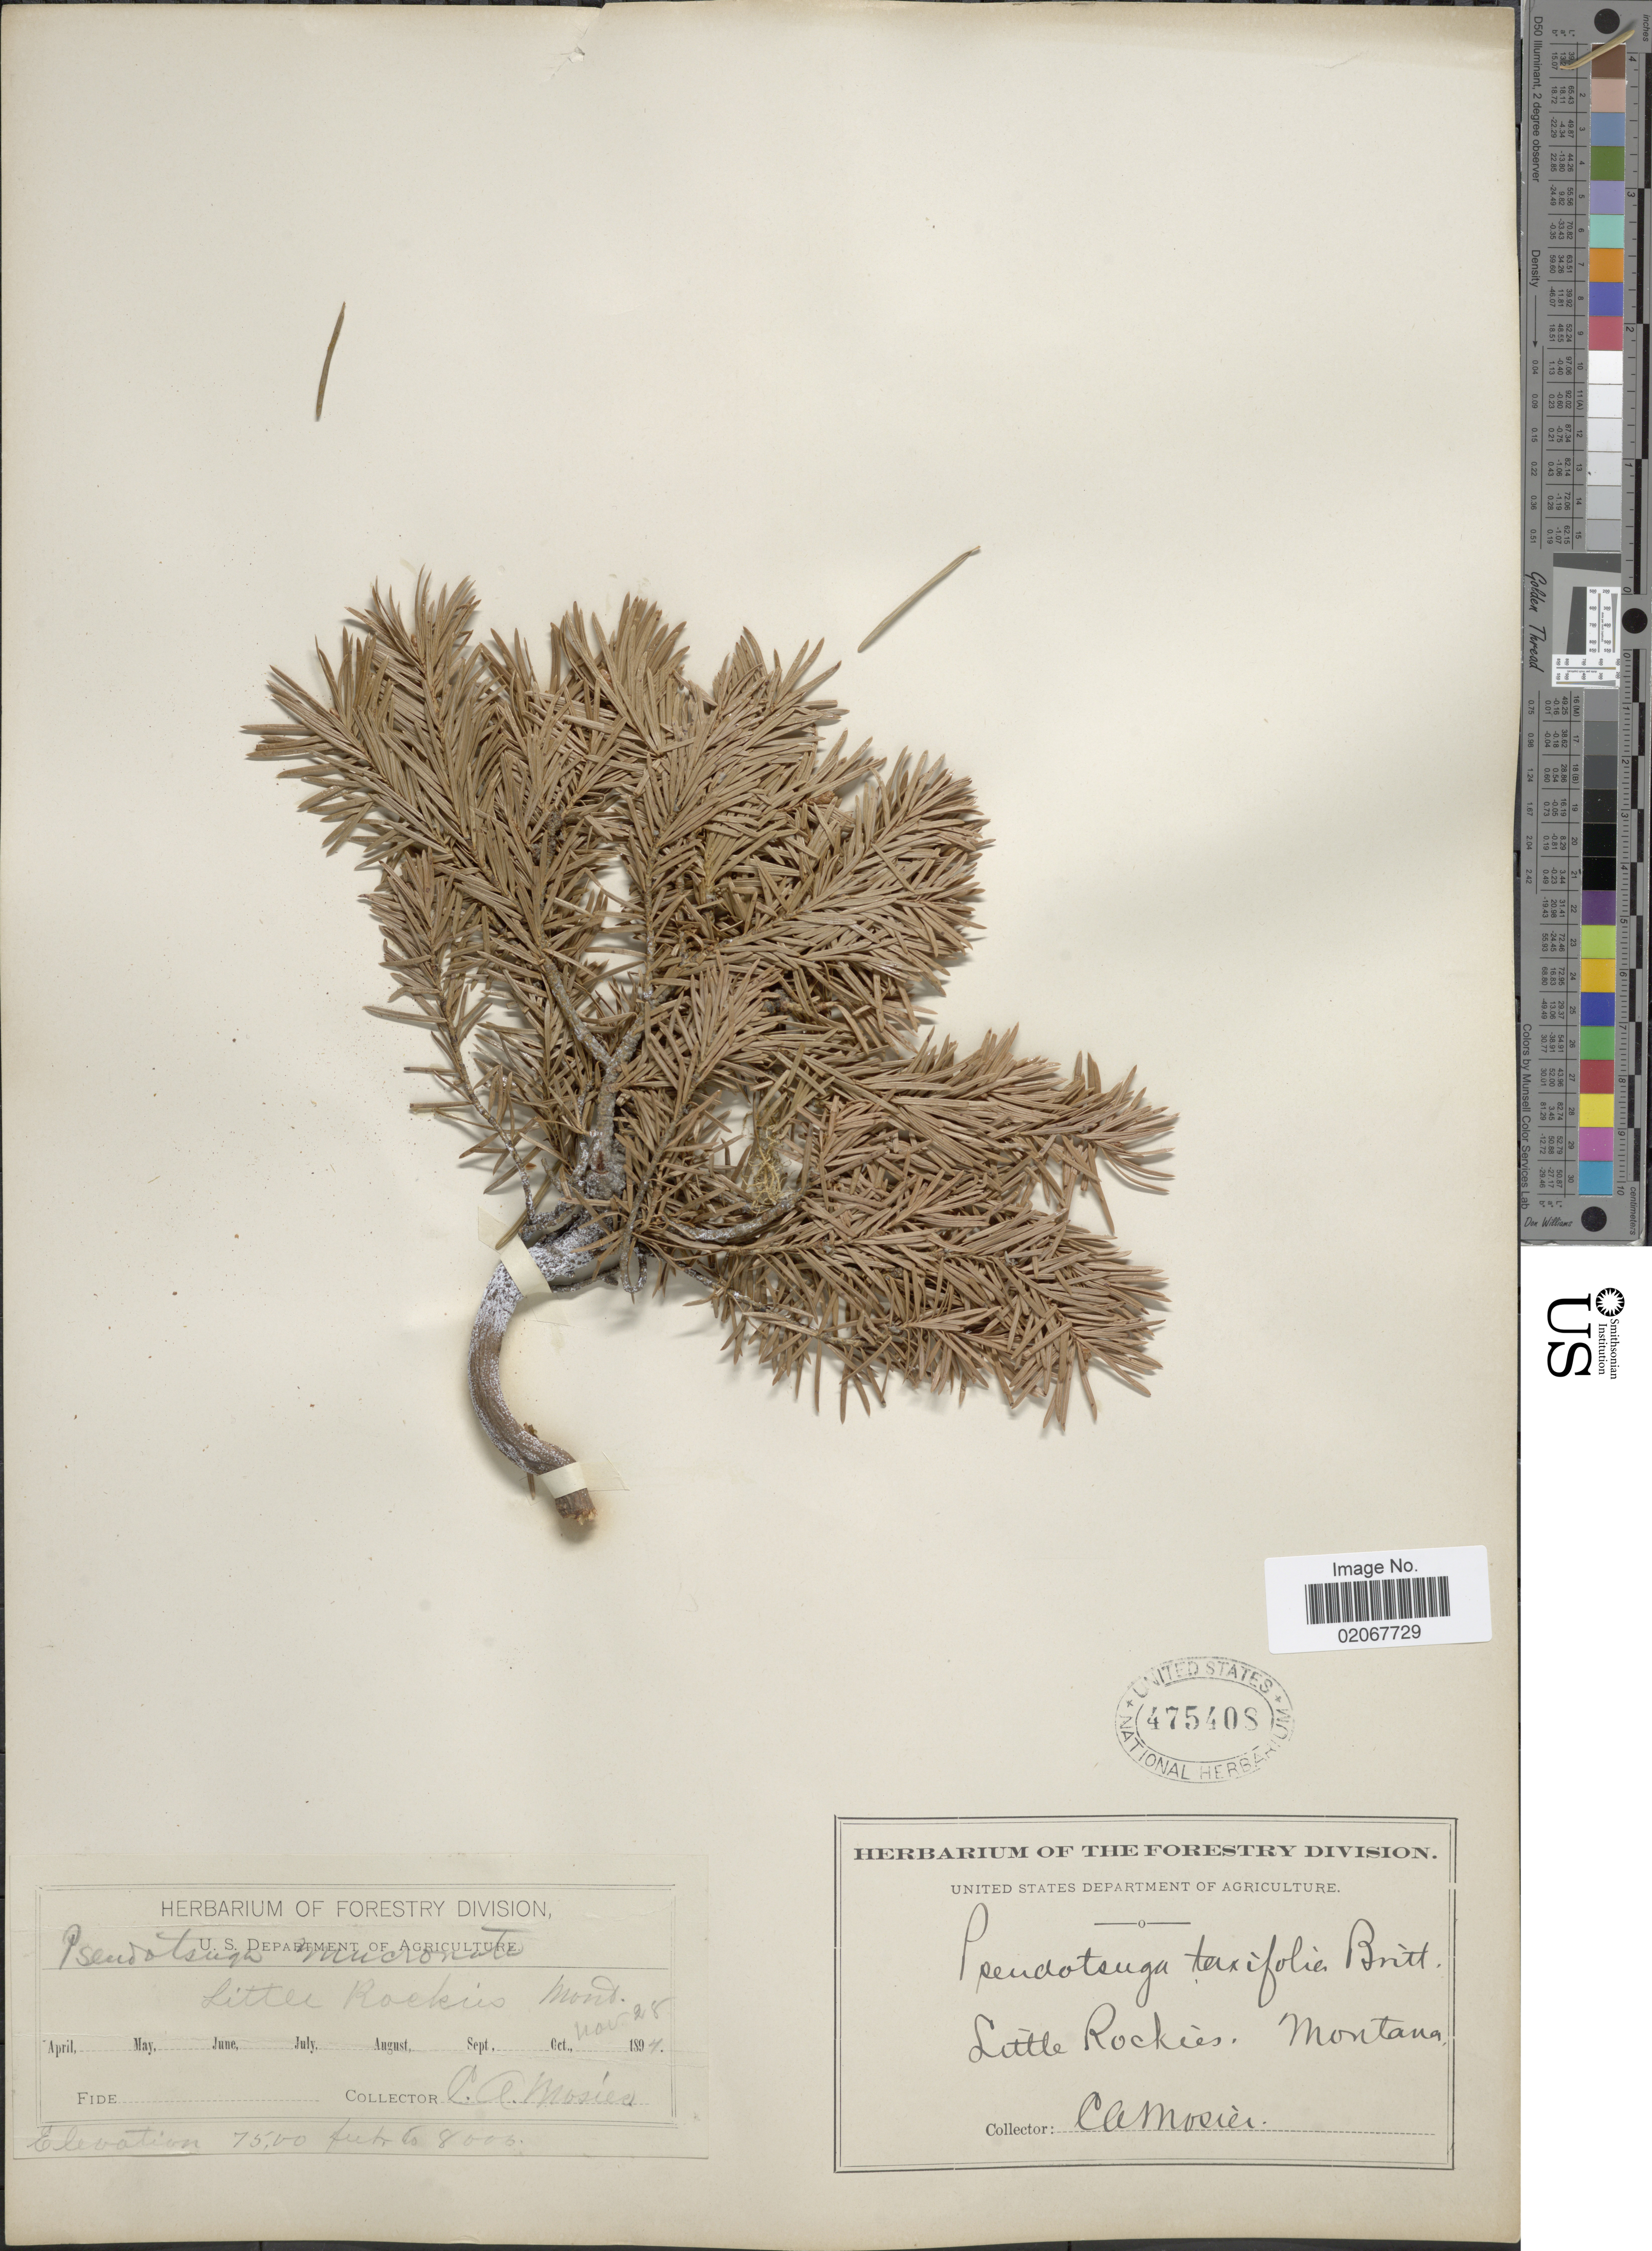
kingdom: Plantae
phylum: Tracheophyta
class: Pinopsida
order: Pinales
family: Pinaceae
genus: Pseudotsuga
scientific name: Pseudotsuga menziesii var. glauca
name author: (Beissn.) Franco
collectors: C. A. Mosier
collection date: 1894-11-25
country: United States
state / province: Montana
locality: Little Rockies, Mont.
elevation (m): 2286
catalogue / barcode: US 475408